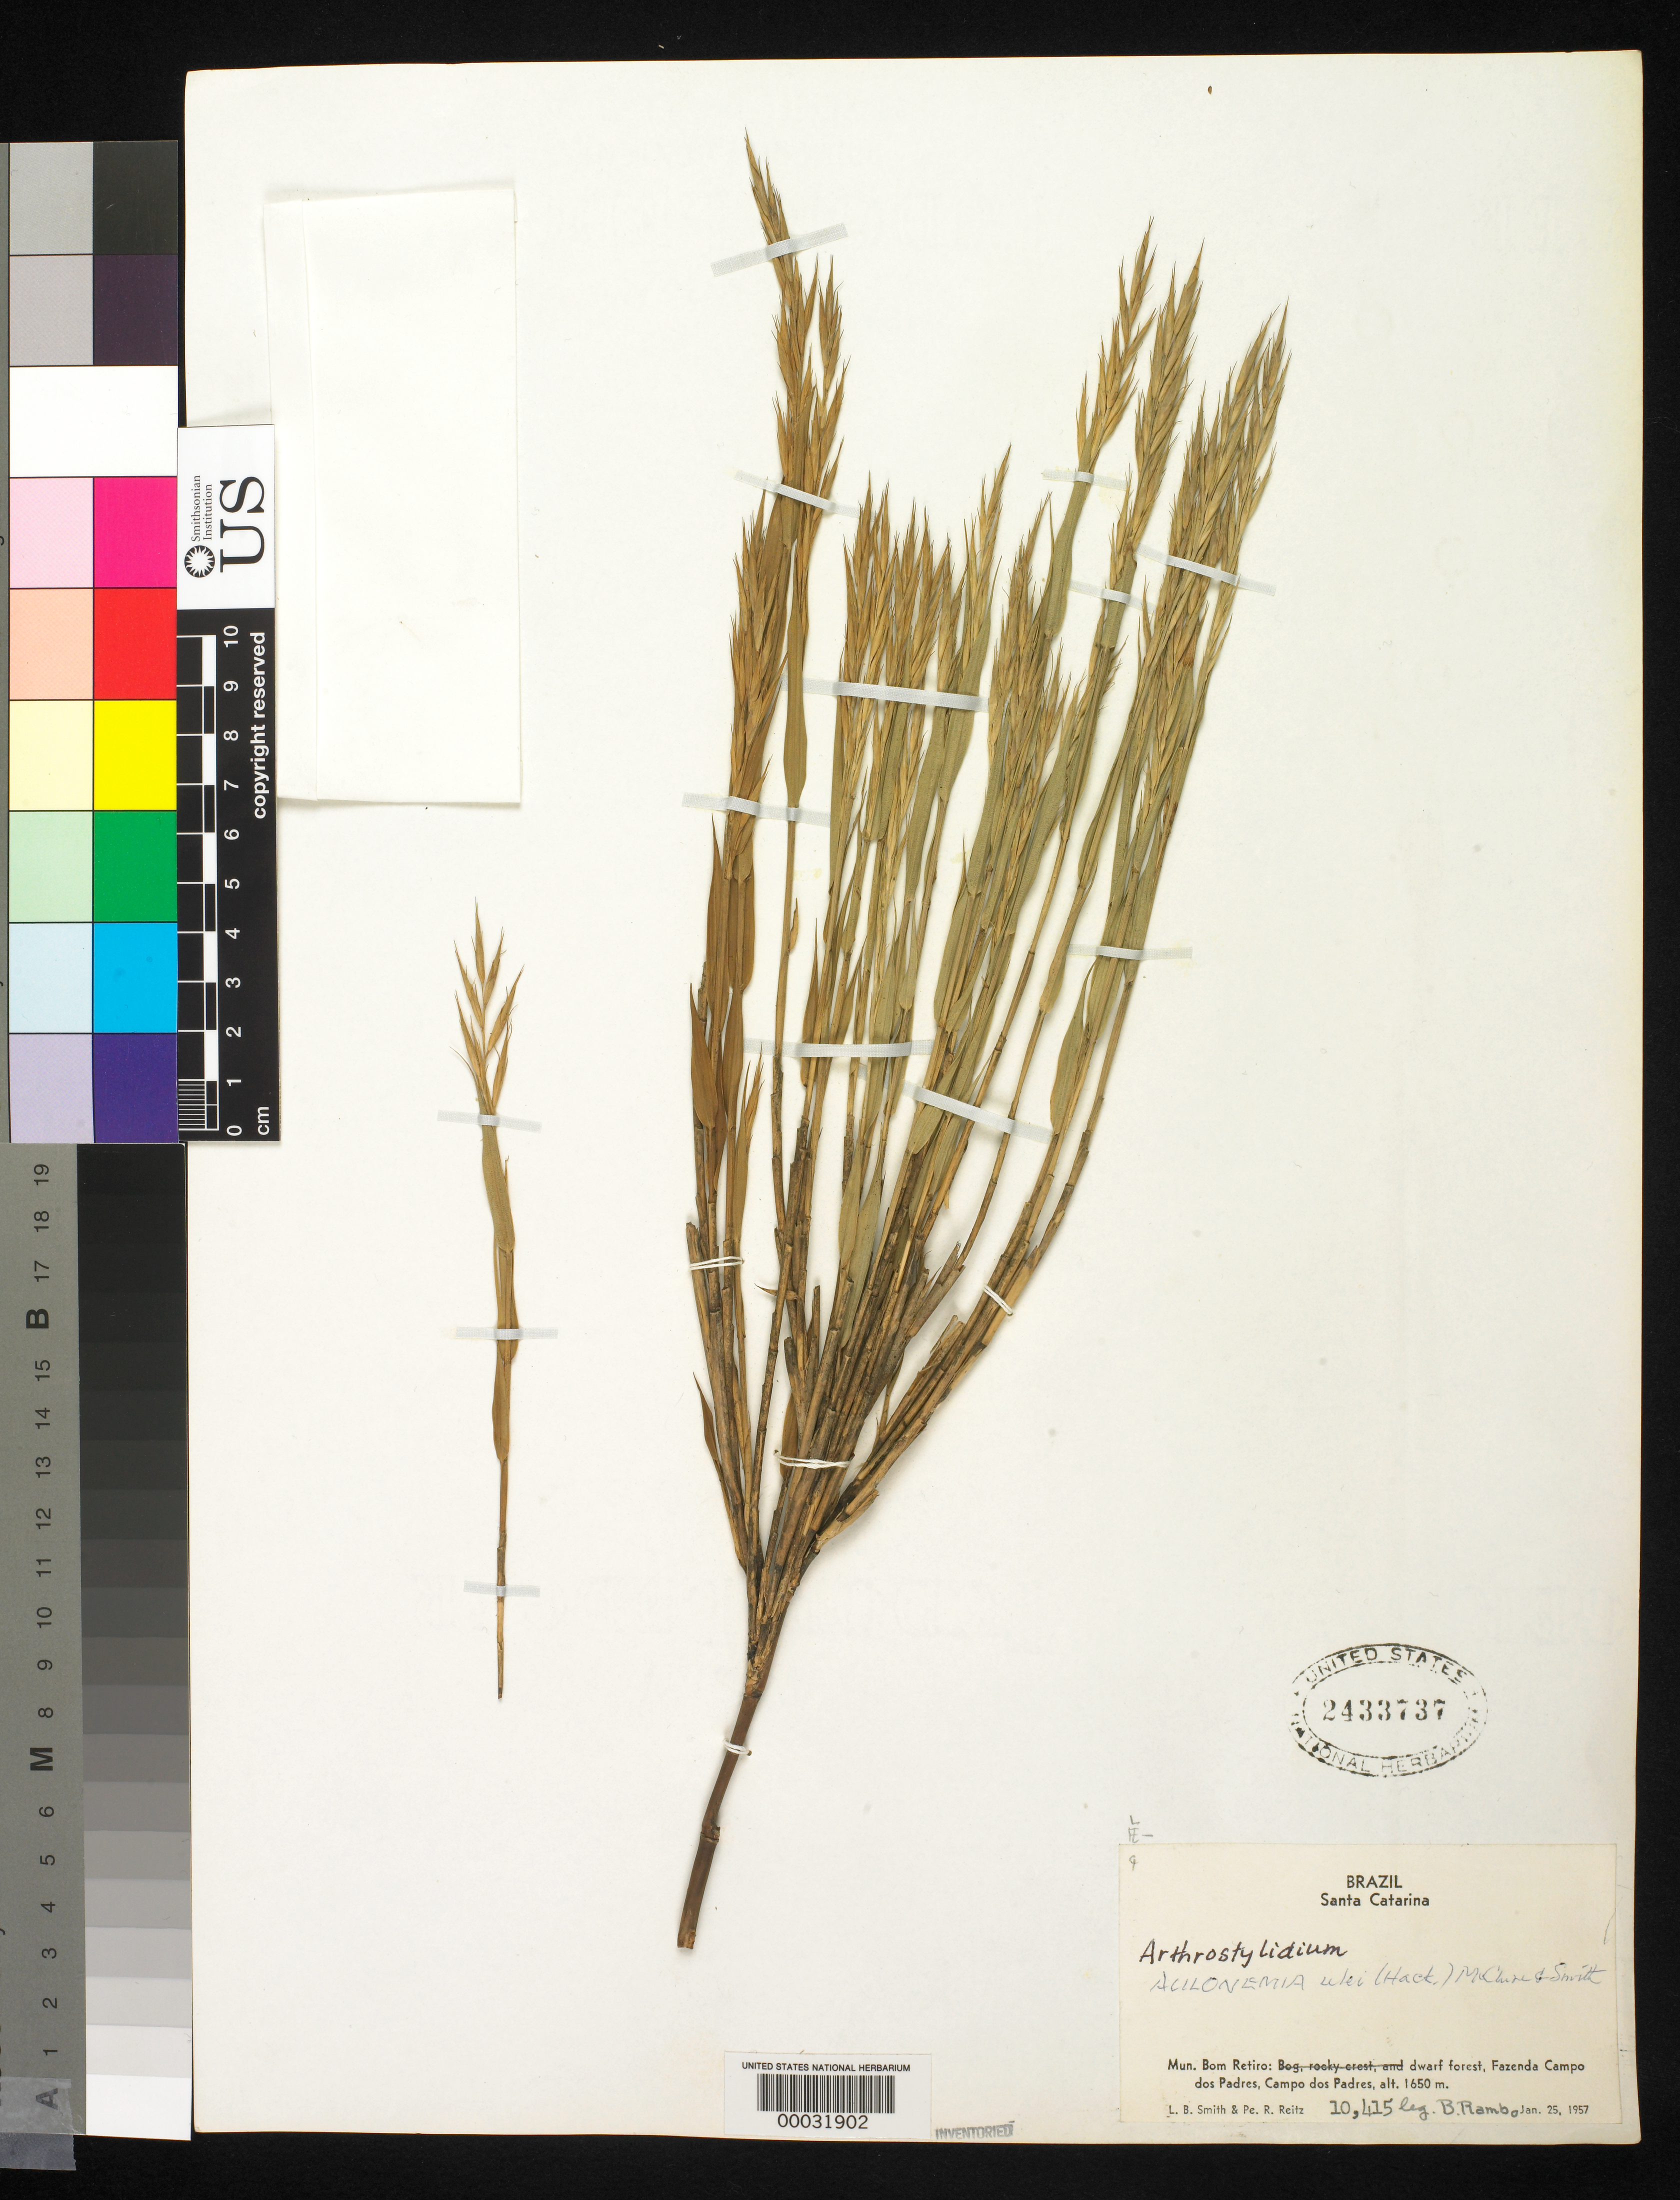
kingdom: Plantae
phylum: Tracheophyta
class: Liliopsida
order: Poales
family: Poaceae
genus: Cambajuva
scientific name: Cambajuva ulei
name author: (Hack.) P.L. Viana & et al.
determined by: Judziewicz, E. J.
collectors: L. Smith & R. Reitz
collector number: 10415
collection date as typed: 25 Jan 1957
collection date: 1957-01-25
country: Brazil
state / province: Santa Catarina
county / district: Bom Retiro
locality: Fazenda campo dos padres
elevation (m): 1650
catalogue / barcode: US 2433737